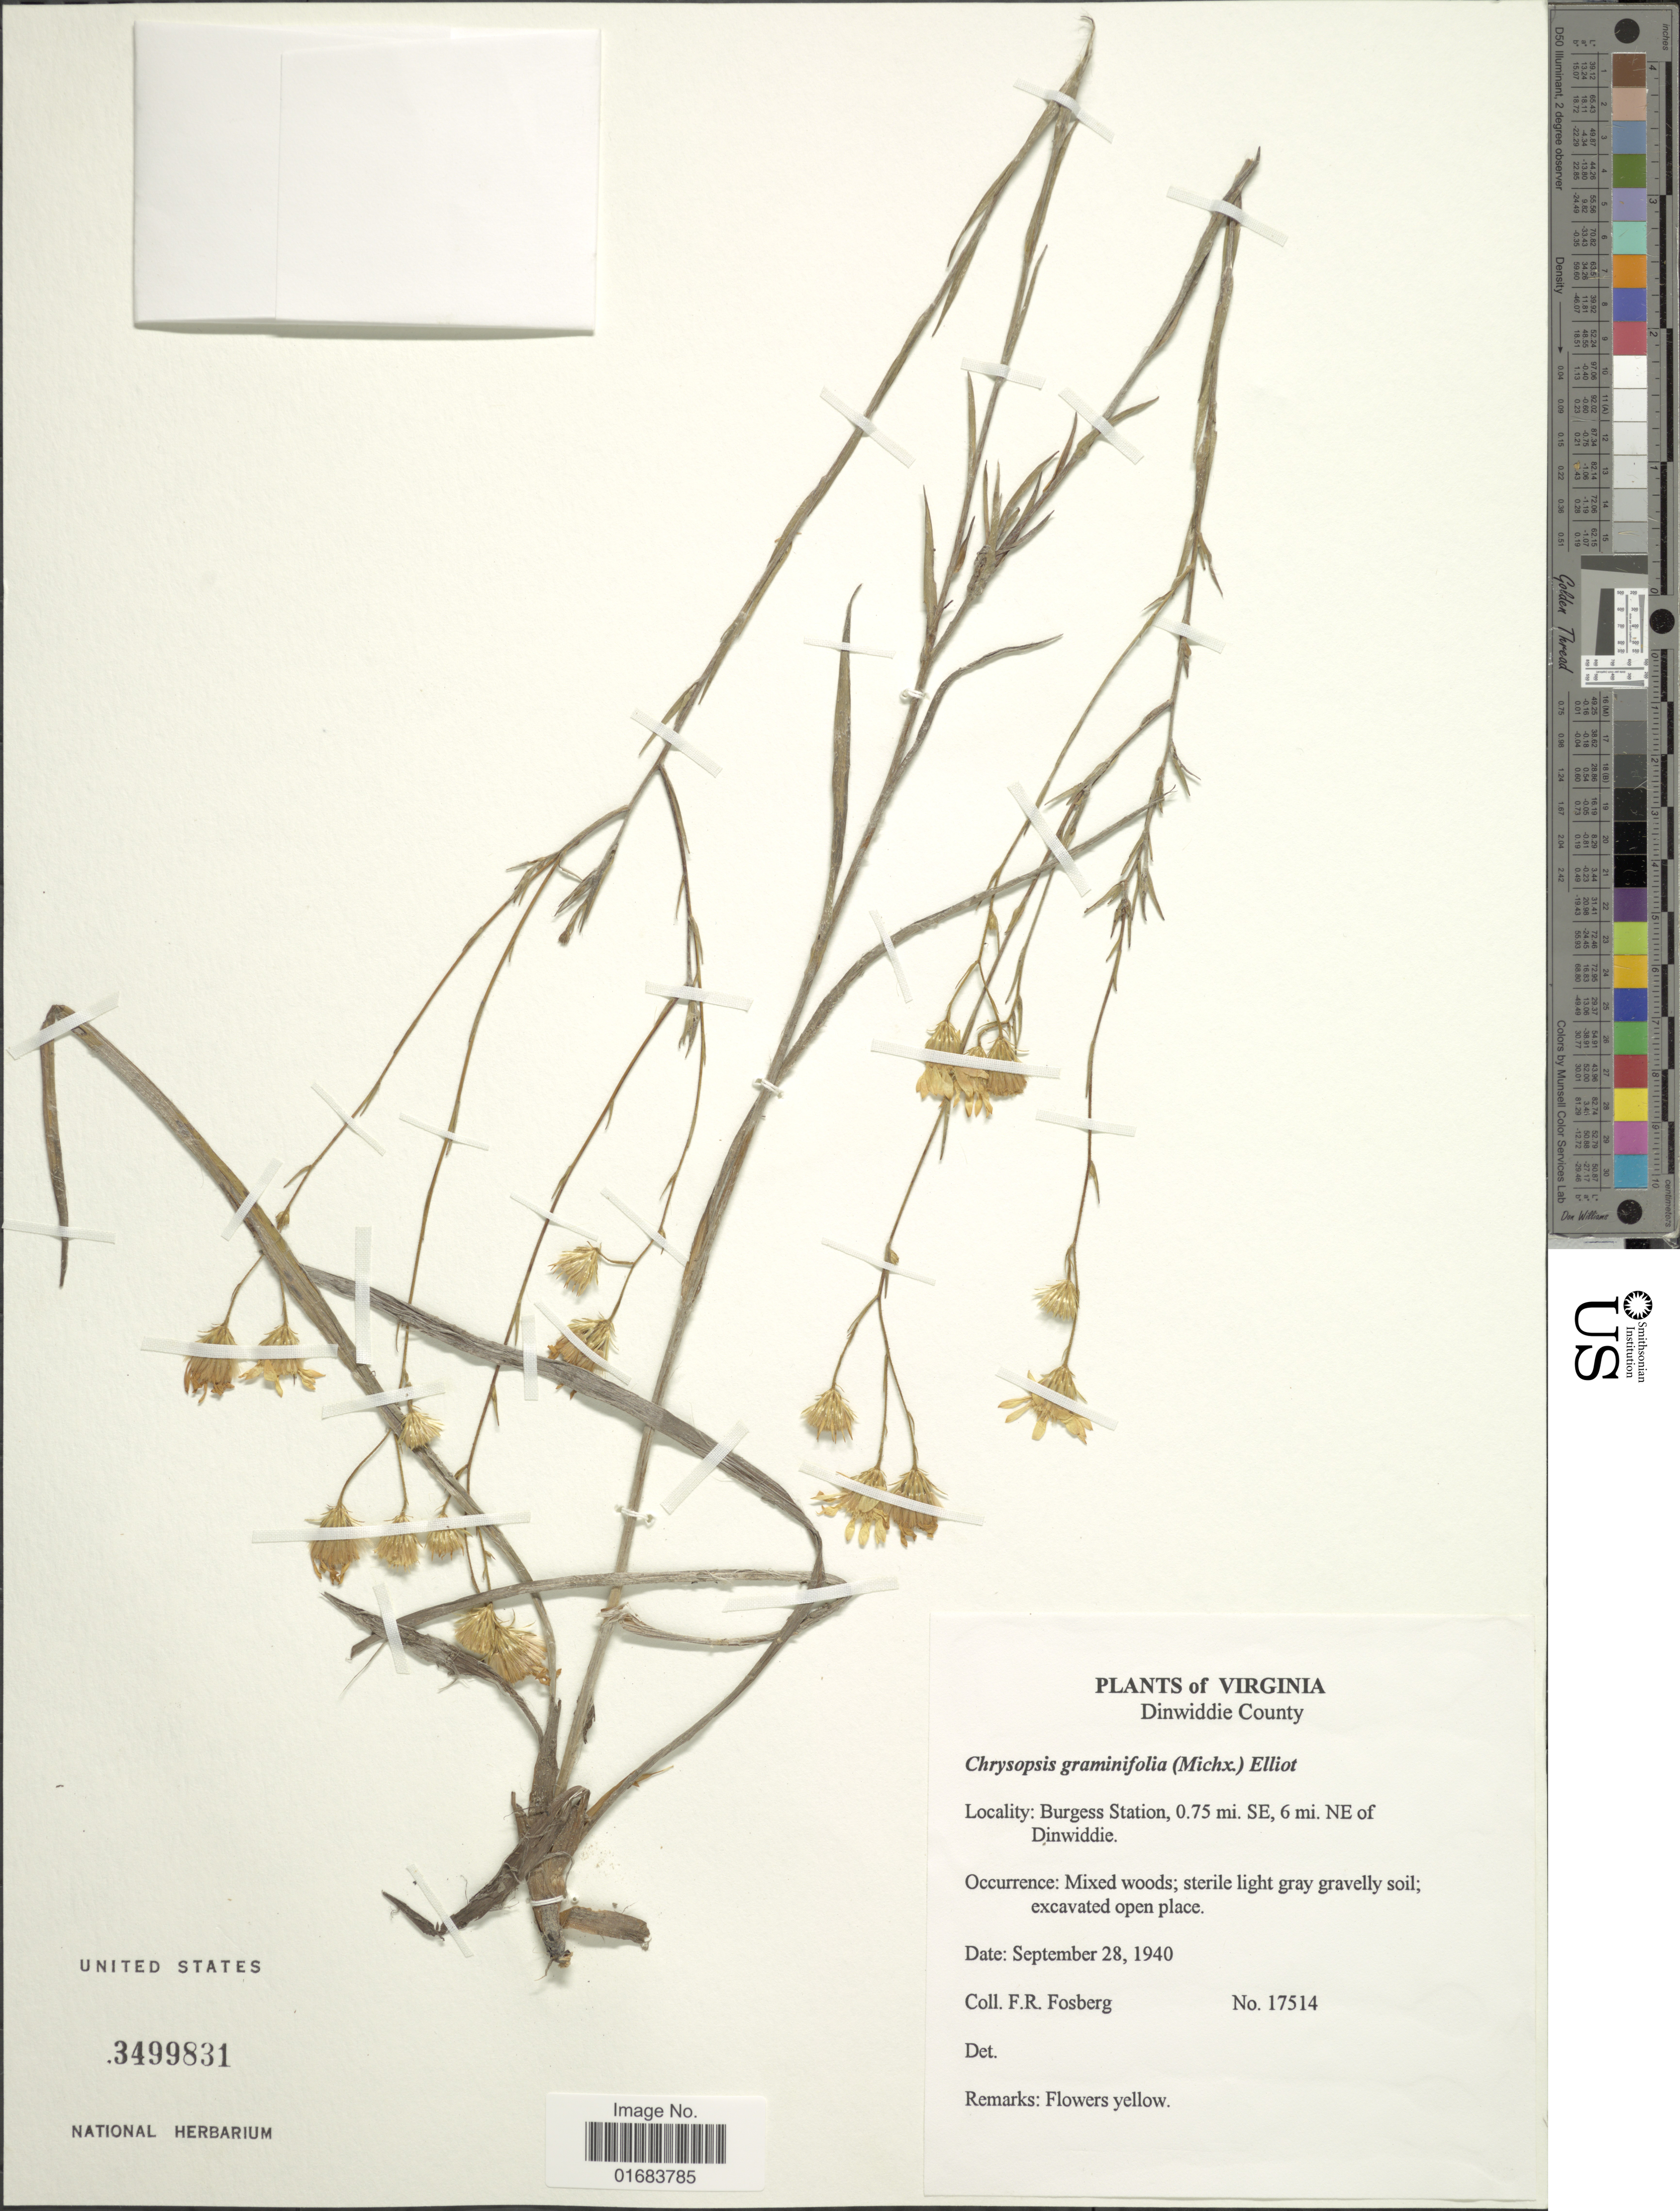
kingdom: Plantae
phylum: Tracheophyta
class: Magnoliopsida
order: Asterales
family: Asteraceae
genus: Pityopsis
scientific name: Pityopsis adenolepis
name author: (Fernald) Semple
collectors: F. R. Fosberg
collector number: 17514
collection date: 1940-09-28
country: United States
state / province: Virginia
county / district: Dinwiddie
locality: Dinwiddie County, Burgess Station, 0.75 mi. SE, 6 mi. NE of Dinwiddie.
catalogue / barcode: US 3499831